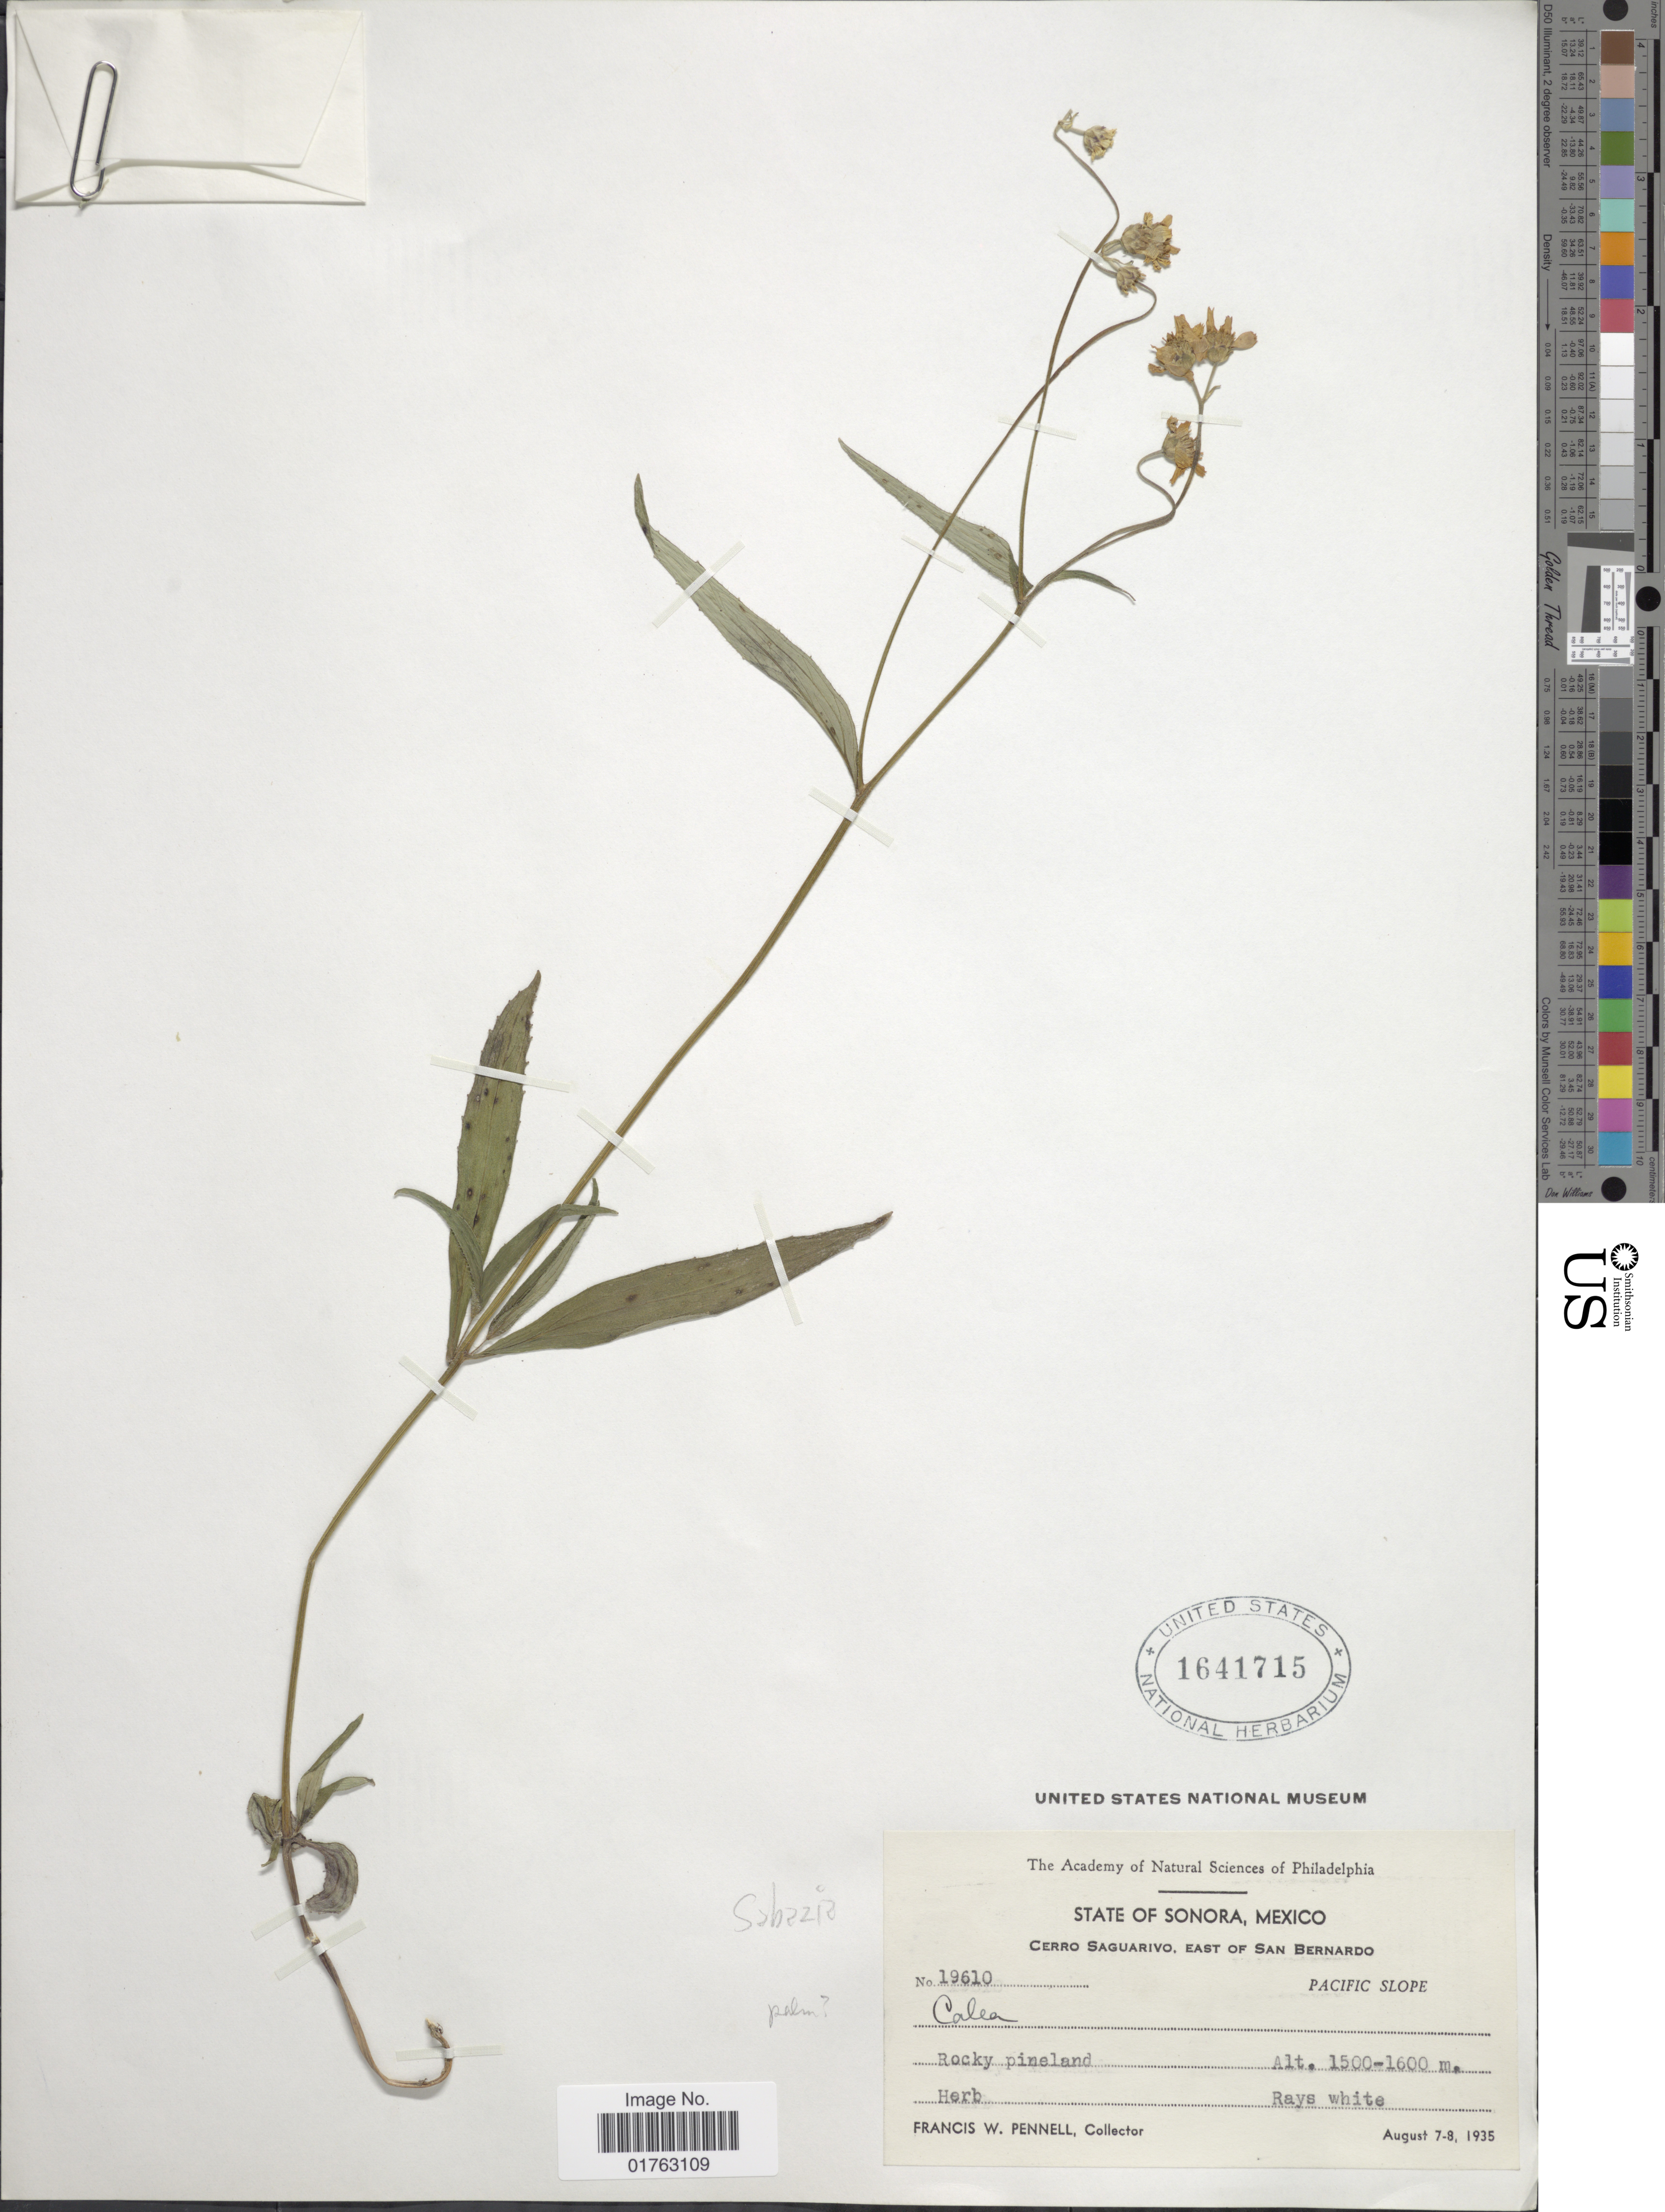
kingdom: Plantae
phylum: Tracheophyta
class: Magnoliopsida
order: Asterales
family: Asteraceae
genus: Sabazia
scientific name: Sabazia palmeri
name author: (S. Watson ex A. Gray) & B.L. Turner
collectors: F. W. Pennell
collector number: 19610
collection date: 1935-08-07/1935-08-08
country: Mexico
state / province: Sonora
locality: Cerro Saguarivo, East of San Bernardo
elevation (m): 1500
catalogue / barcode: US 1641715